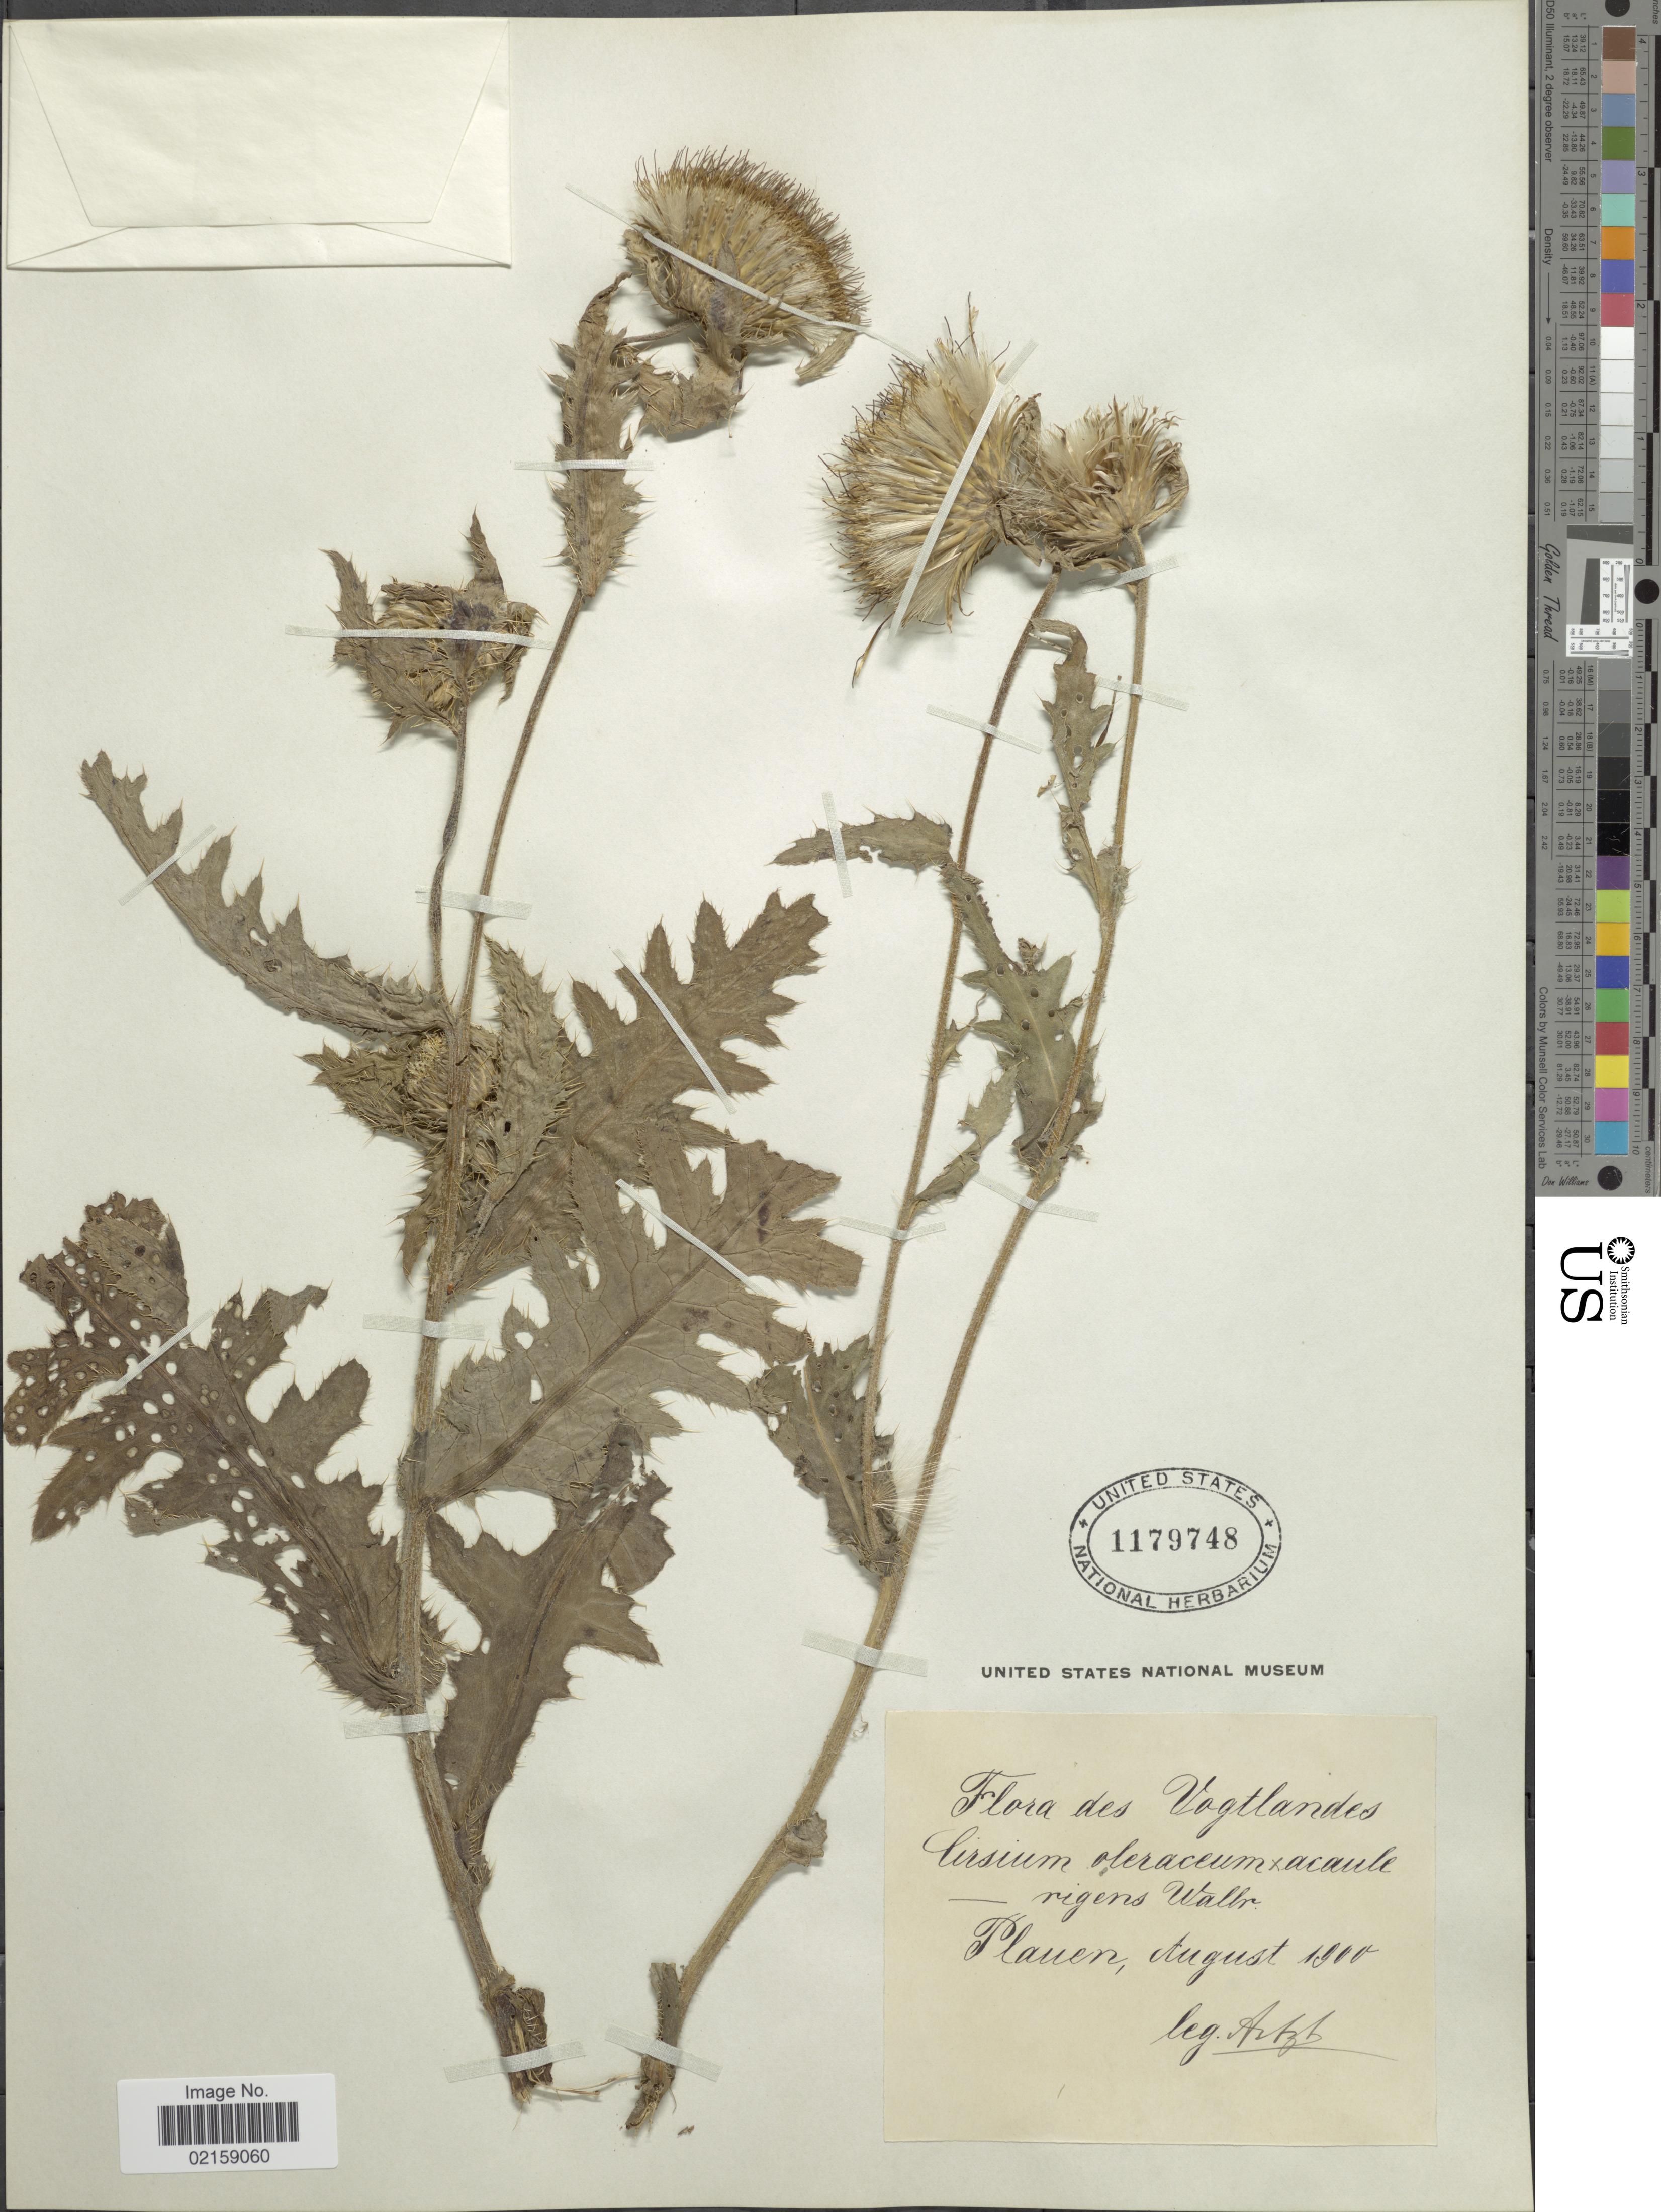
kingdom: Plantae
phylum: Tracheophyta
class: Magnoliopsida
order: Asterales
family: Asteraceae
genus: Cirsium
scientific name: Cirsium oleraceum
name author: (L.) Scop.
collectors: -. Artzb.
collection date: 1900-08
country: Germany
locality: Vogtlandes, Plauen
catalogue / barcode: US 1179748